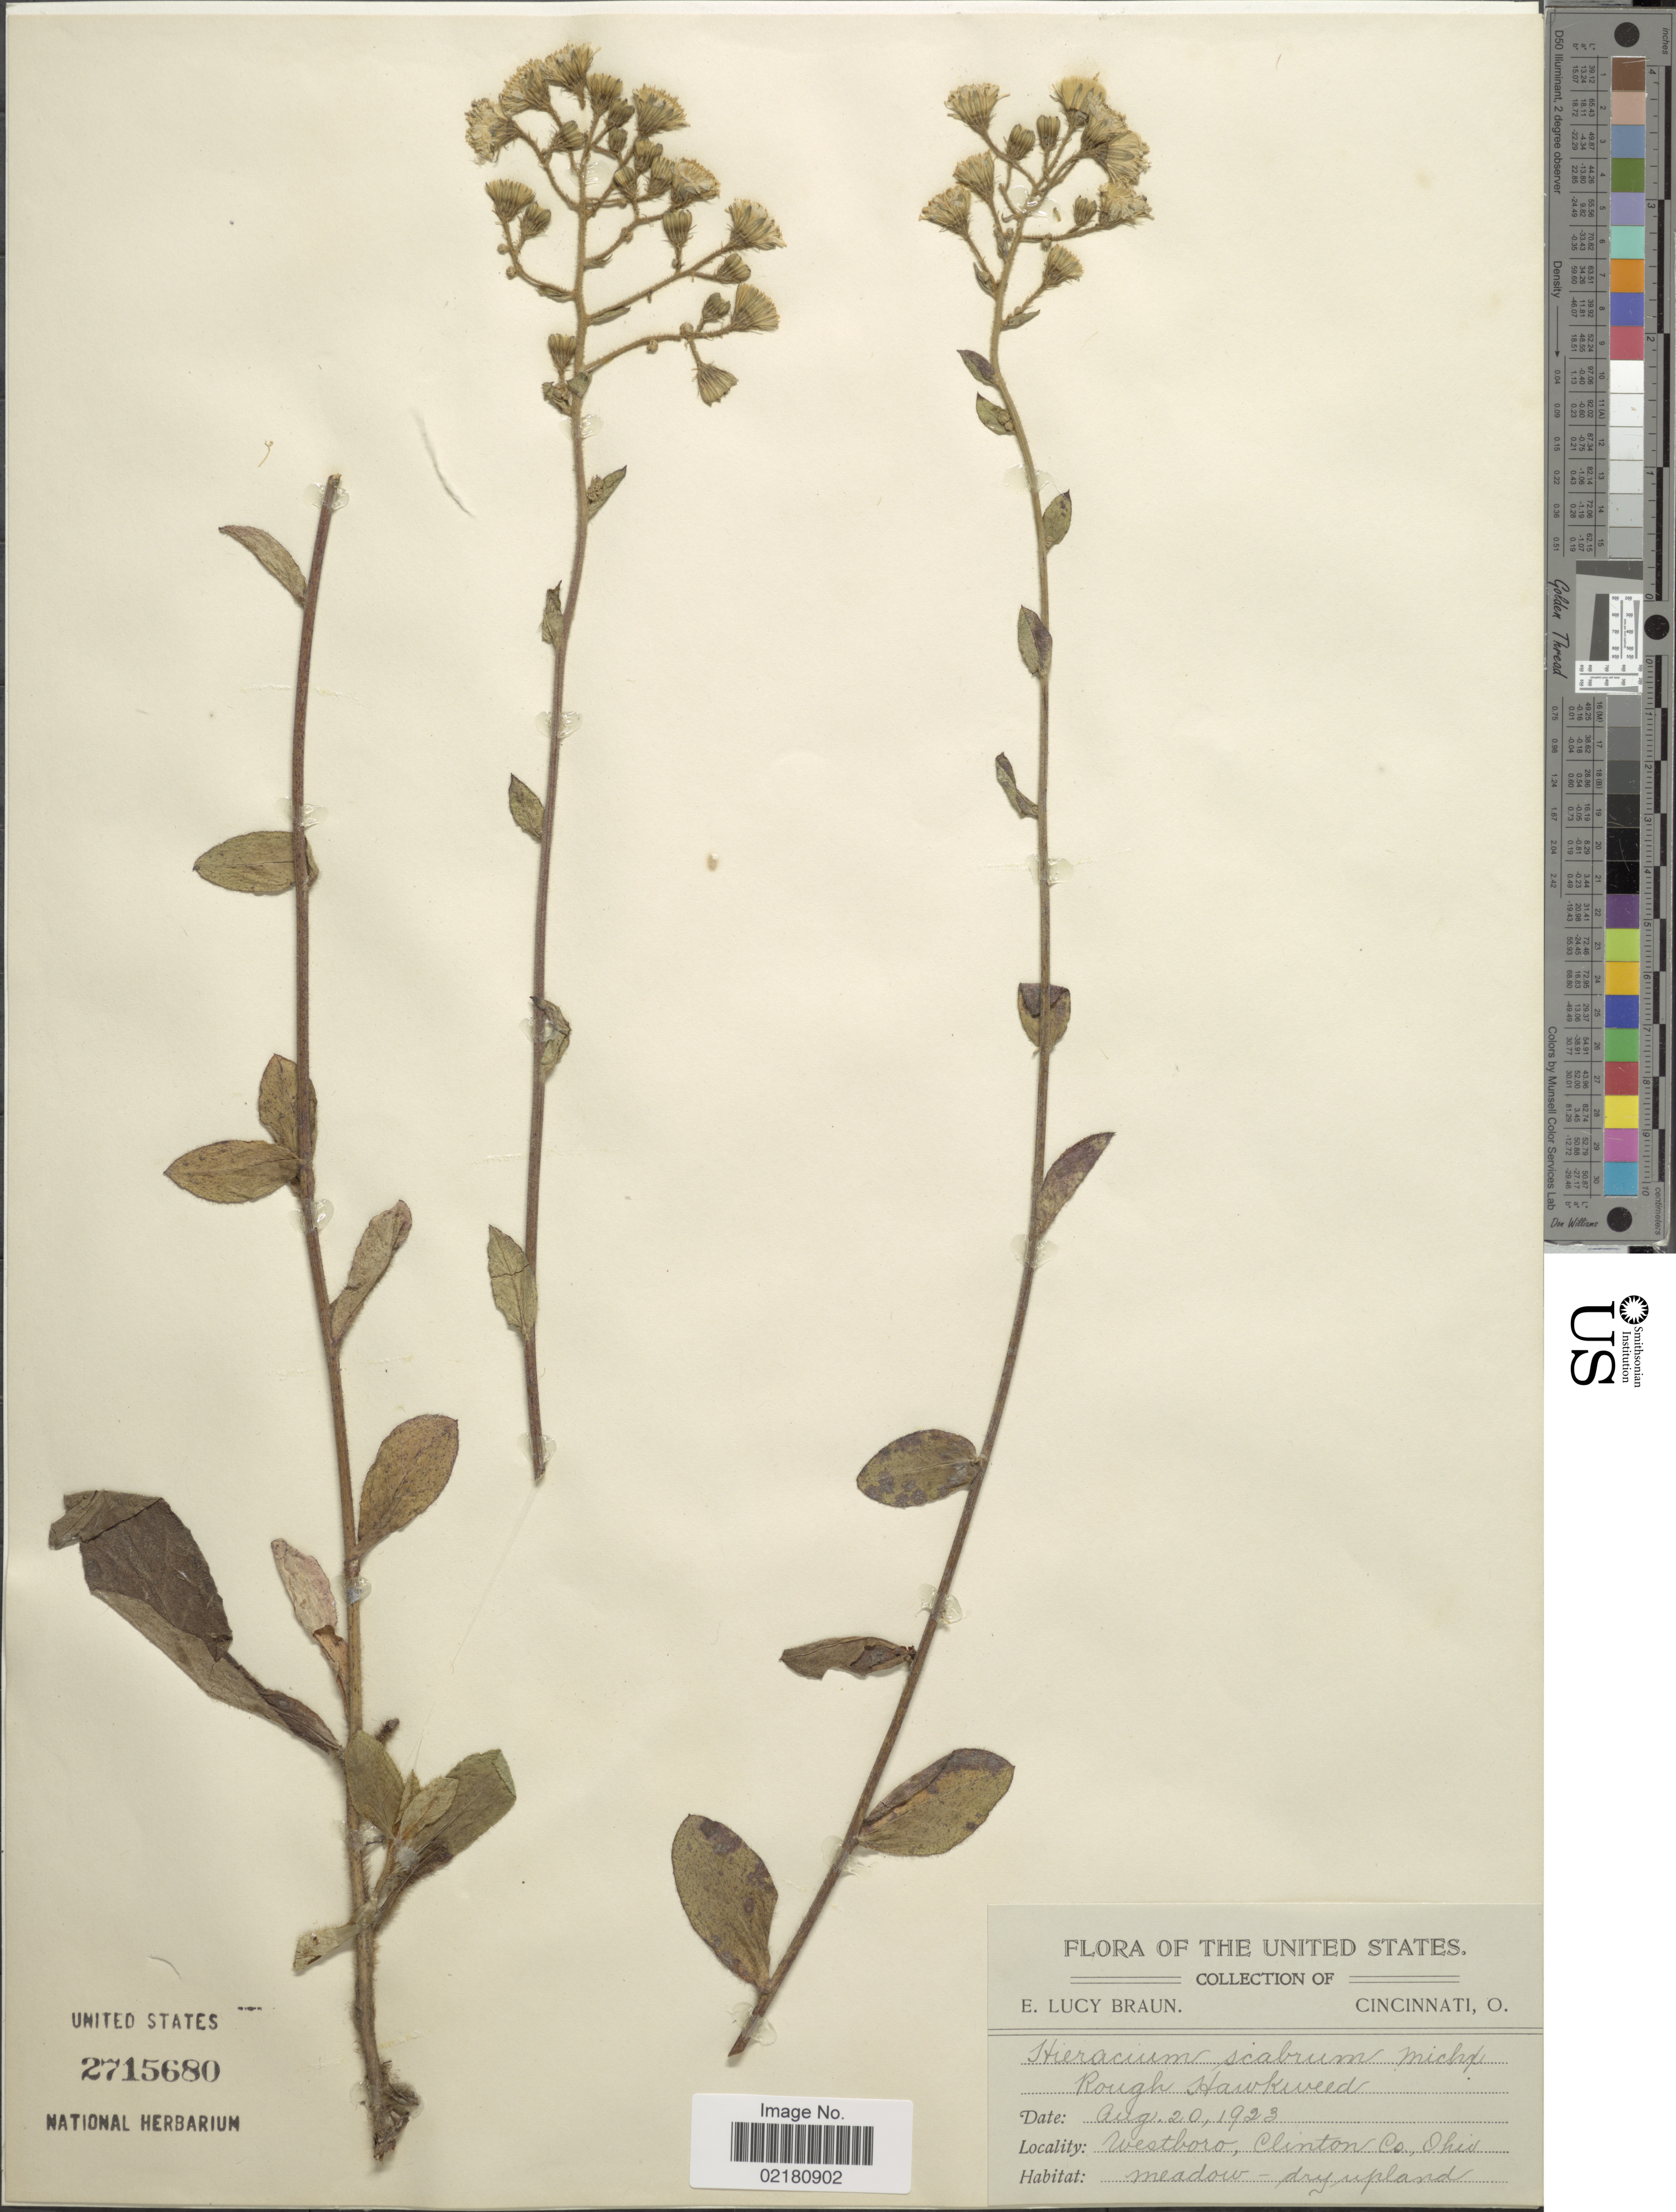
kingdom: Plantae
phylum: Tracheophyta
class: Magnoliopsida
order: Asterales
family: Asteraceae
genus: Pilosella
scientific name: Pilosella verruculata subsp. verruculata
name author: (Link) Soják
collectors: E. L. Braun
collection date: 1923-08-20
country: United States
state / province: Ohio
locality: Westboro, Clinton Co. Meadow- dry upland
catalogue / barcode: US 2715680